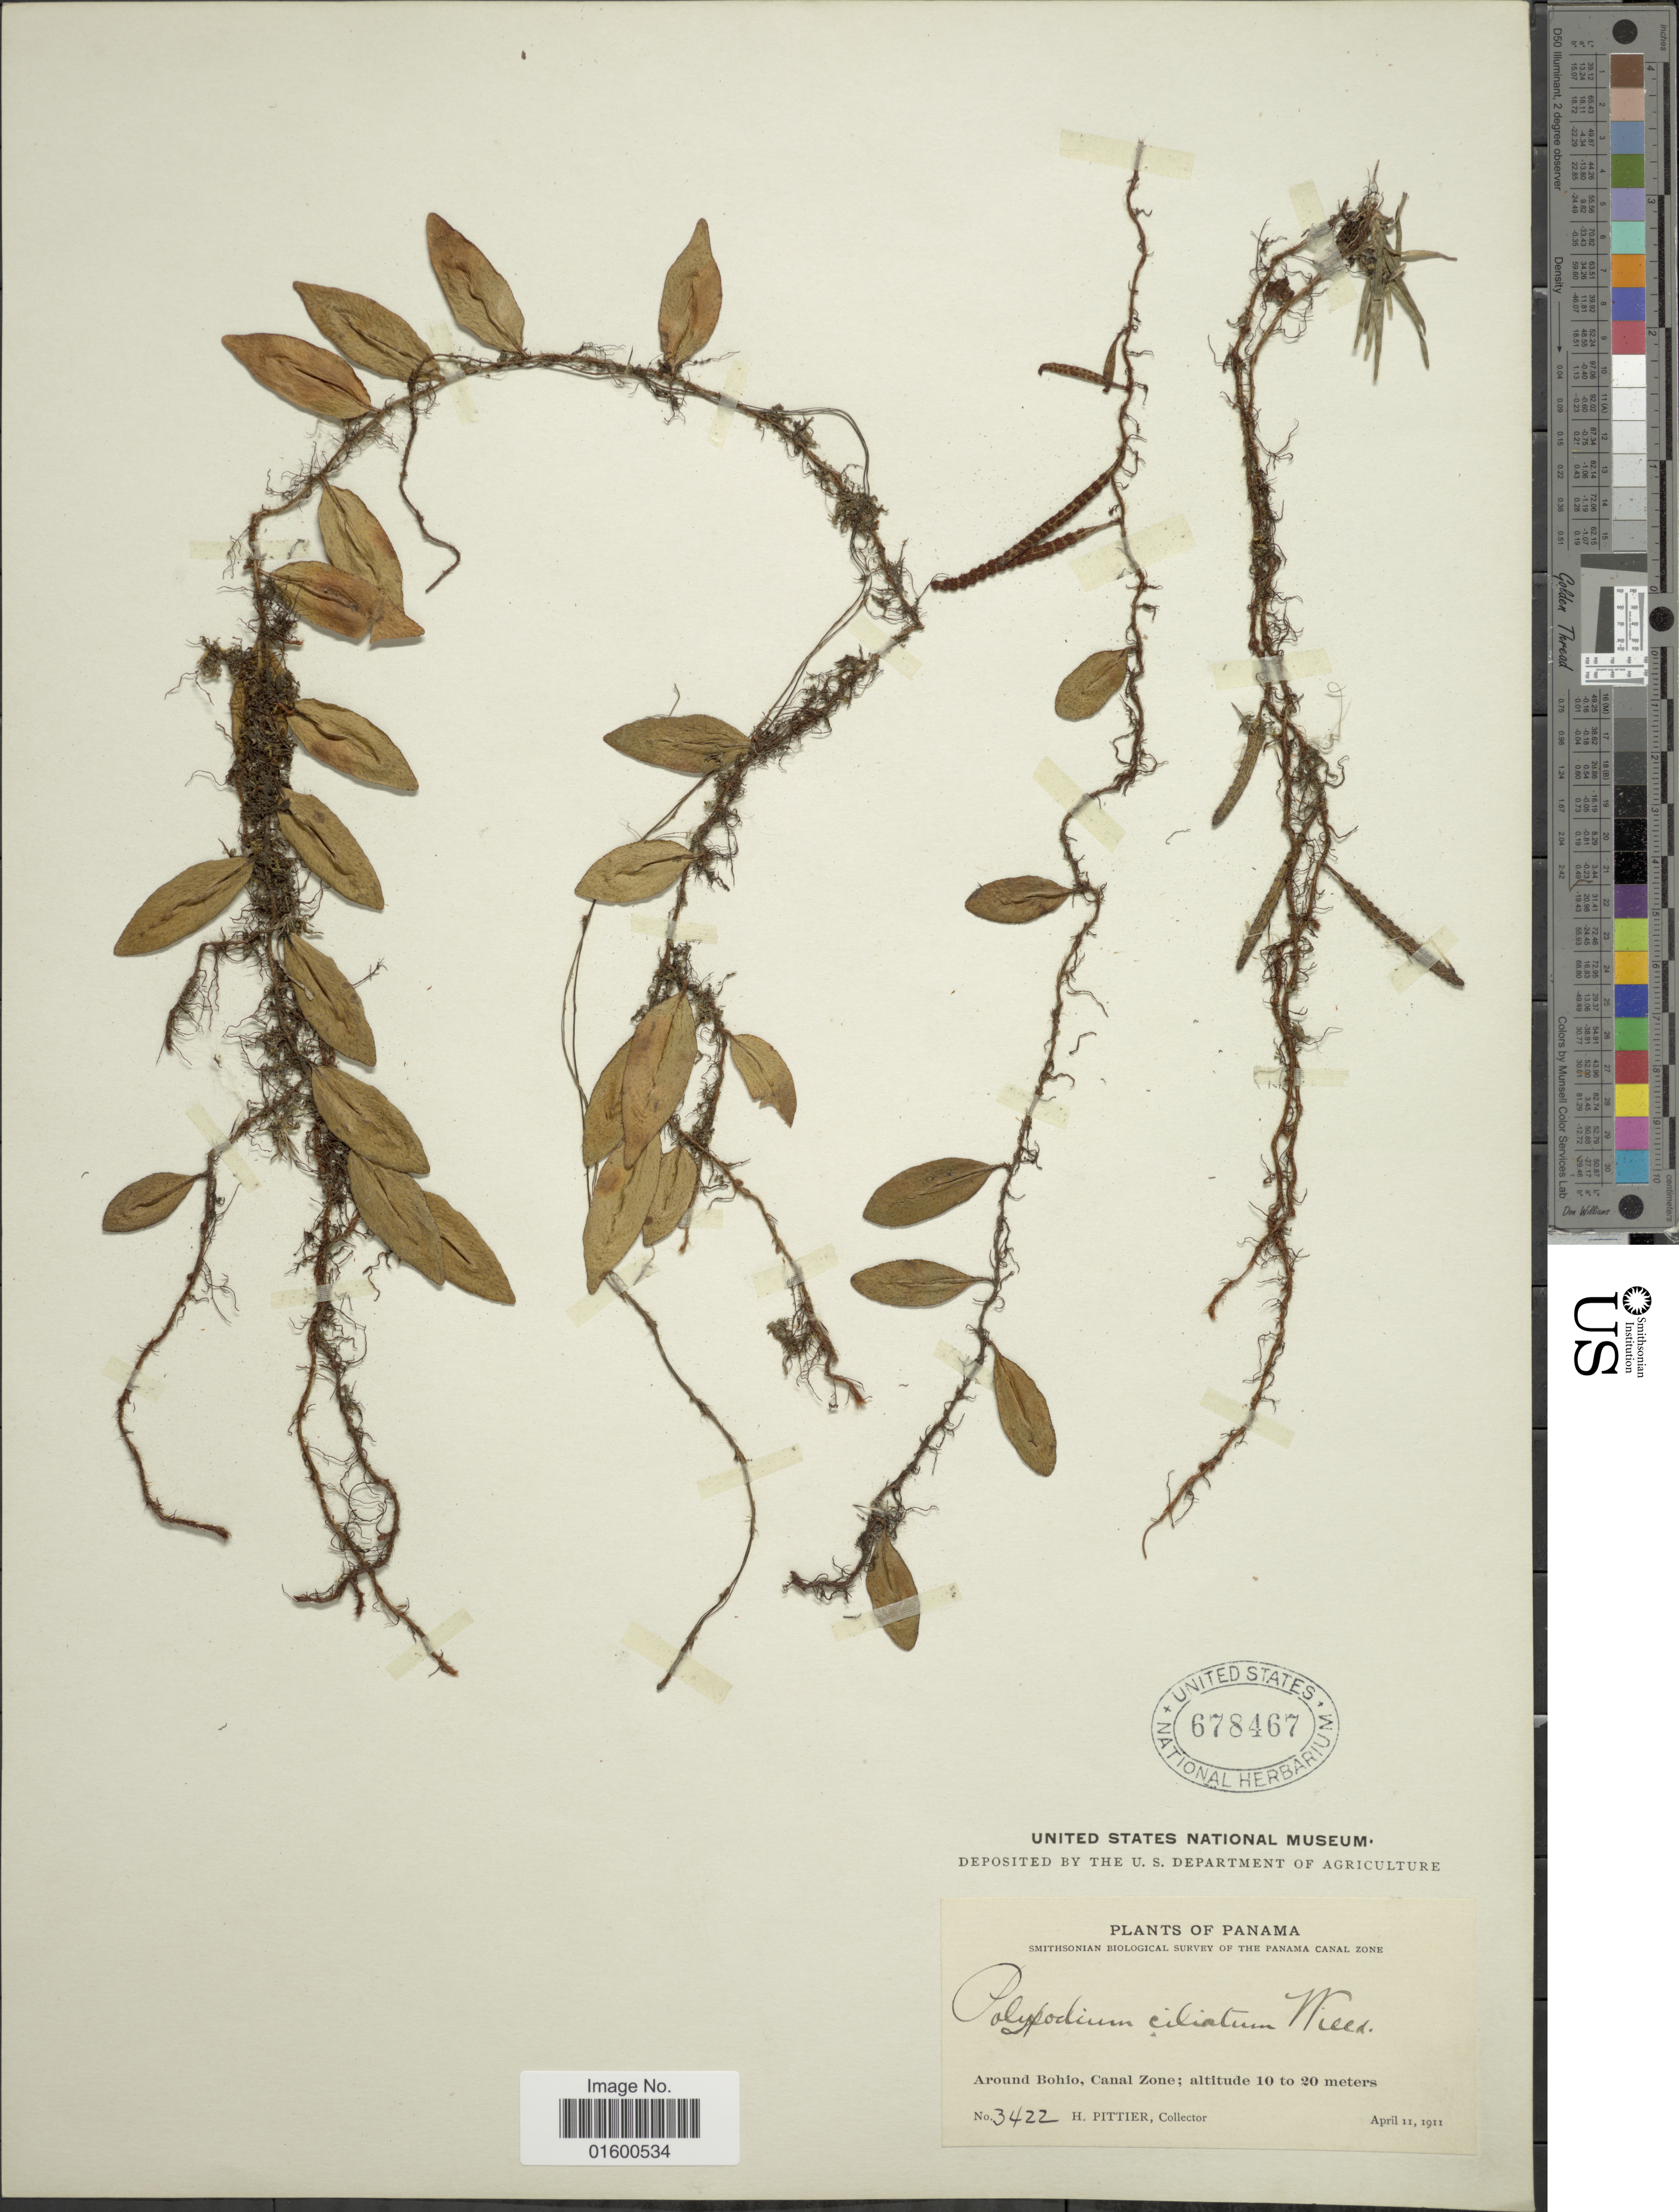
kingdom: Plantae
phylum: Tracheophyta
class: Polypodiopsida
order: Polypodiales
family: Polypodiaceae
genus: Microgramma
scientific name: Microgramma reptans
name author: (Cav.) A.R. Sm.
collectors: H. F. Pittier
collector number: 3422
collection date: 1911-04-11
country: Panama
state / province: Colón / Panamá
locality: Around Bohio, Canal Zone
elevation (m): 10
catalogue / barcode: US 678467